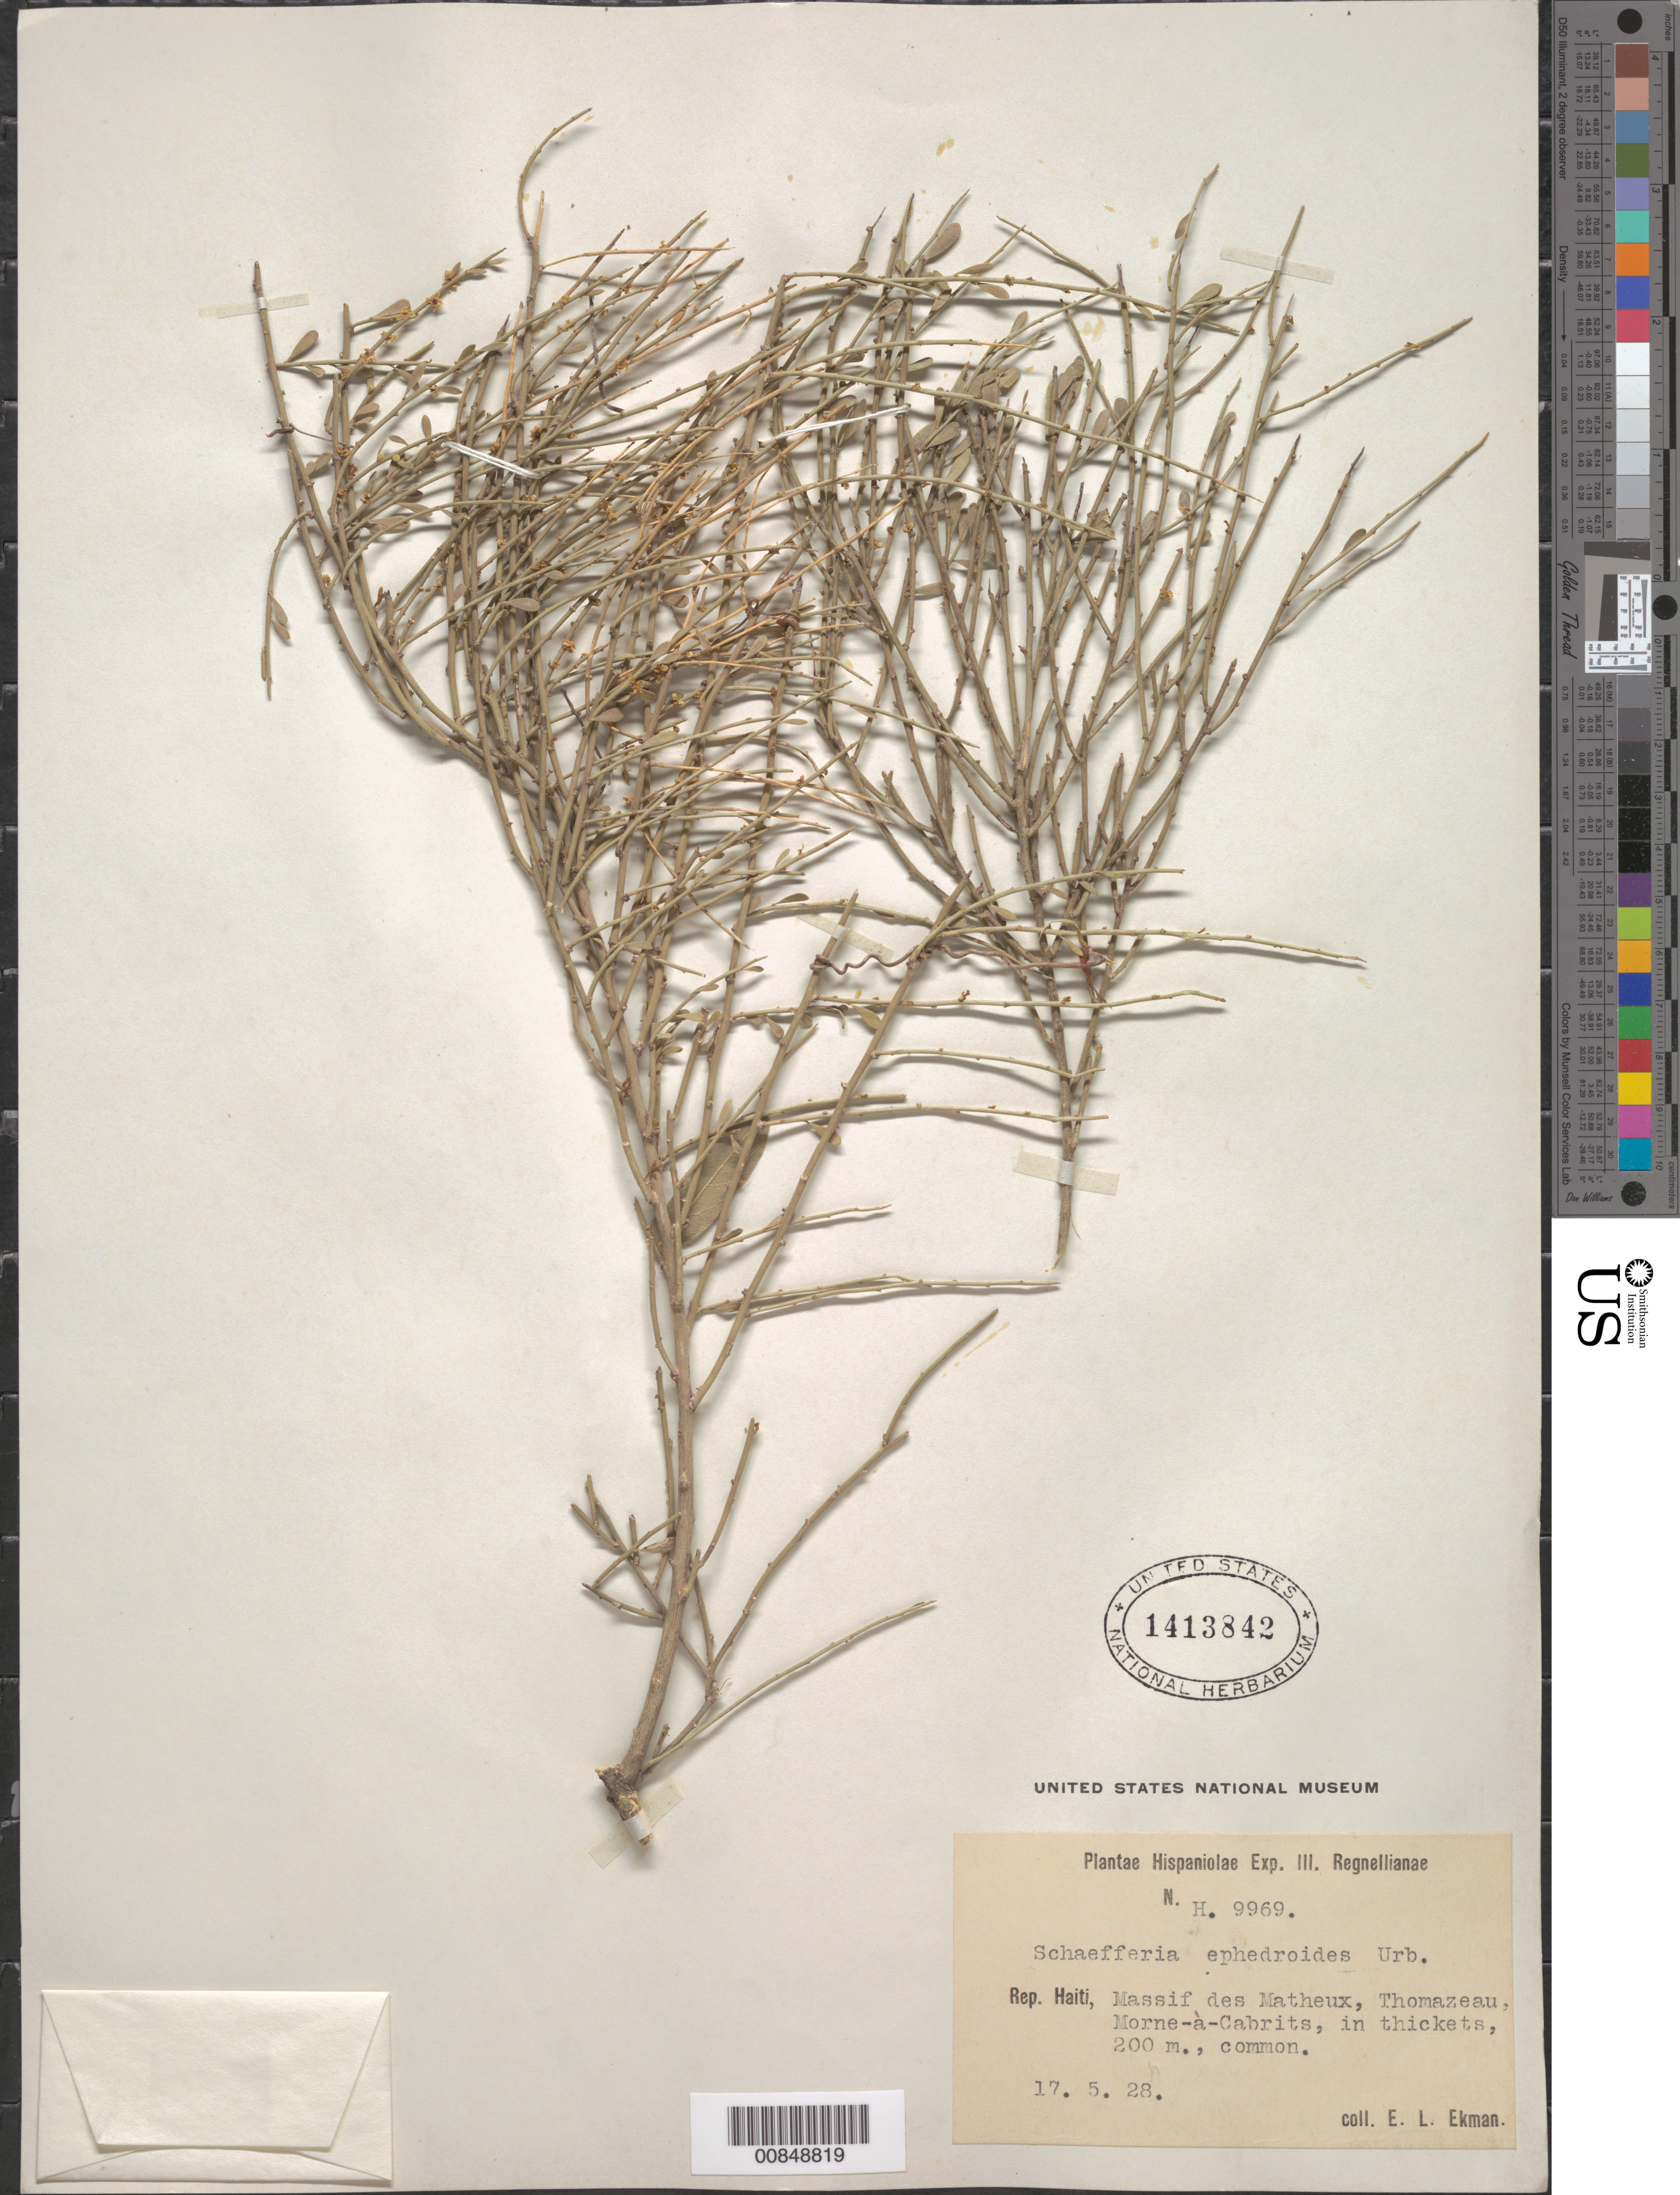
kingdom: Plantae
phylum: Tracheophyta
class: Magnoliopsida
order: Celastrales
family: Celastraceae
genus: Schaefferia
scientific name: Schaefferia ephedroides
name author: Urb.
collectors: E. L. Ekman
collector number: H 9969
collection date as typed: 17 May 1928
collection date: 1928-05-17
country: Haiti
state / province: Ouest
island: Hispaniola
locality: Massif des Matheux, Thomazeau, Morne-à-Cabrits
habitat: In thickets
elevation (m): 200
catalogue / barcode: US 1413842